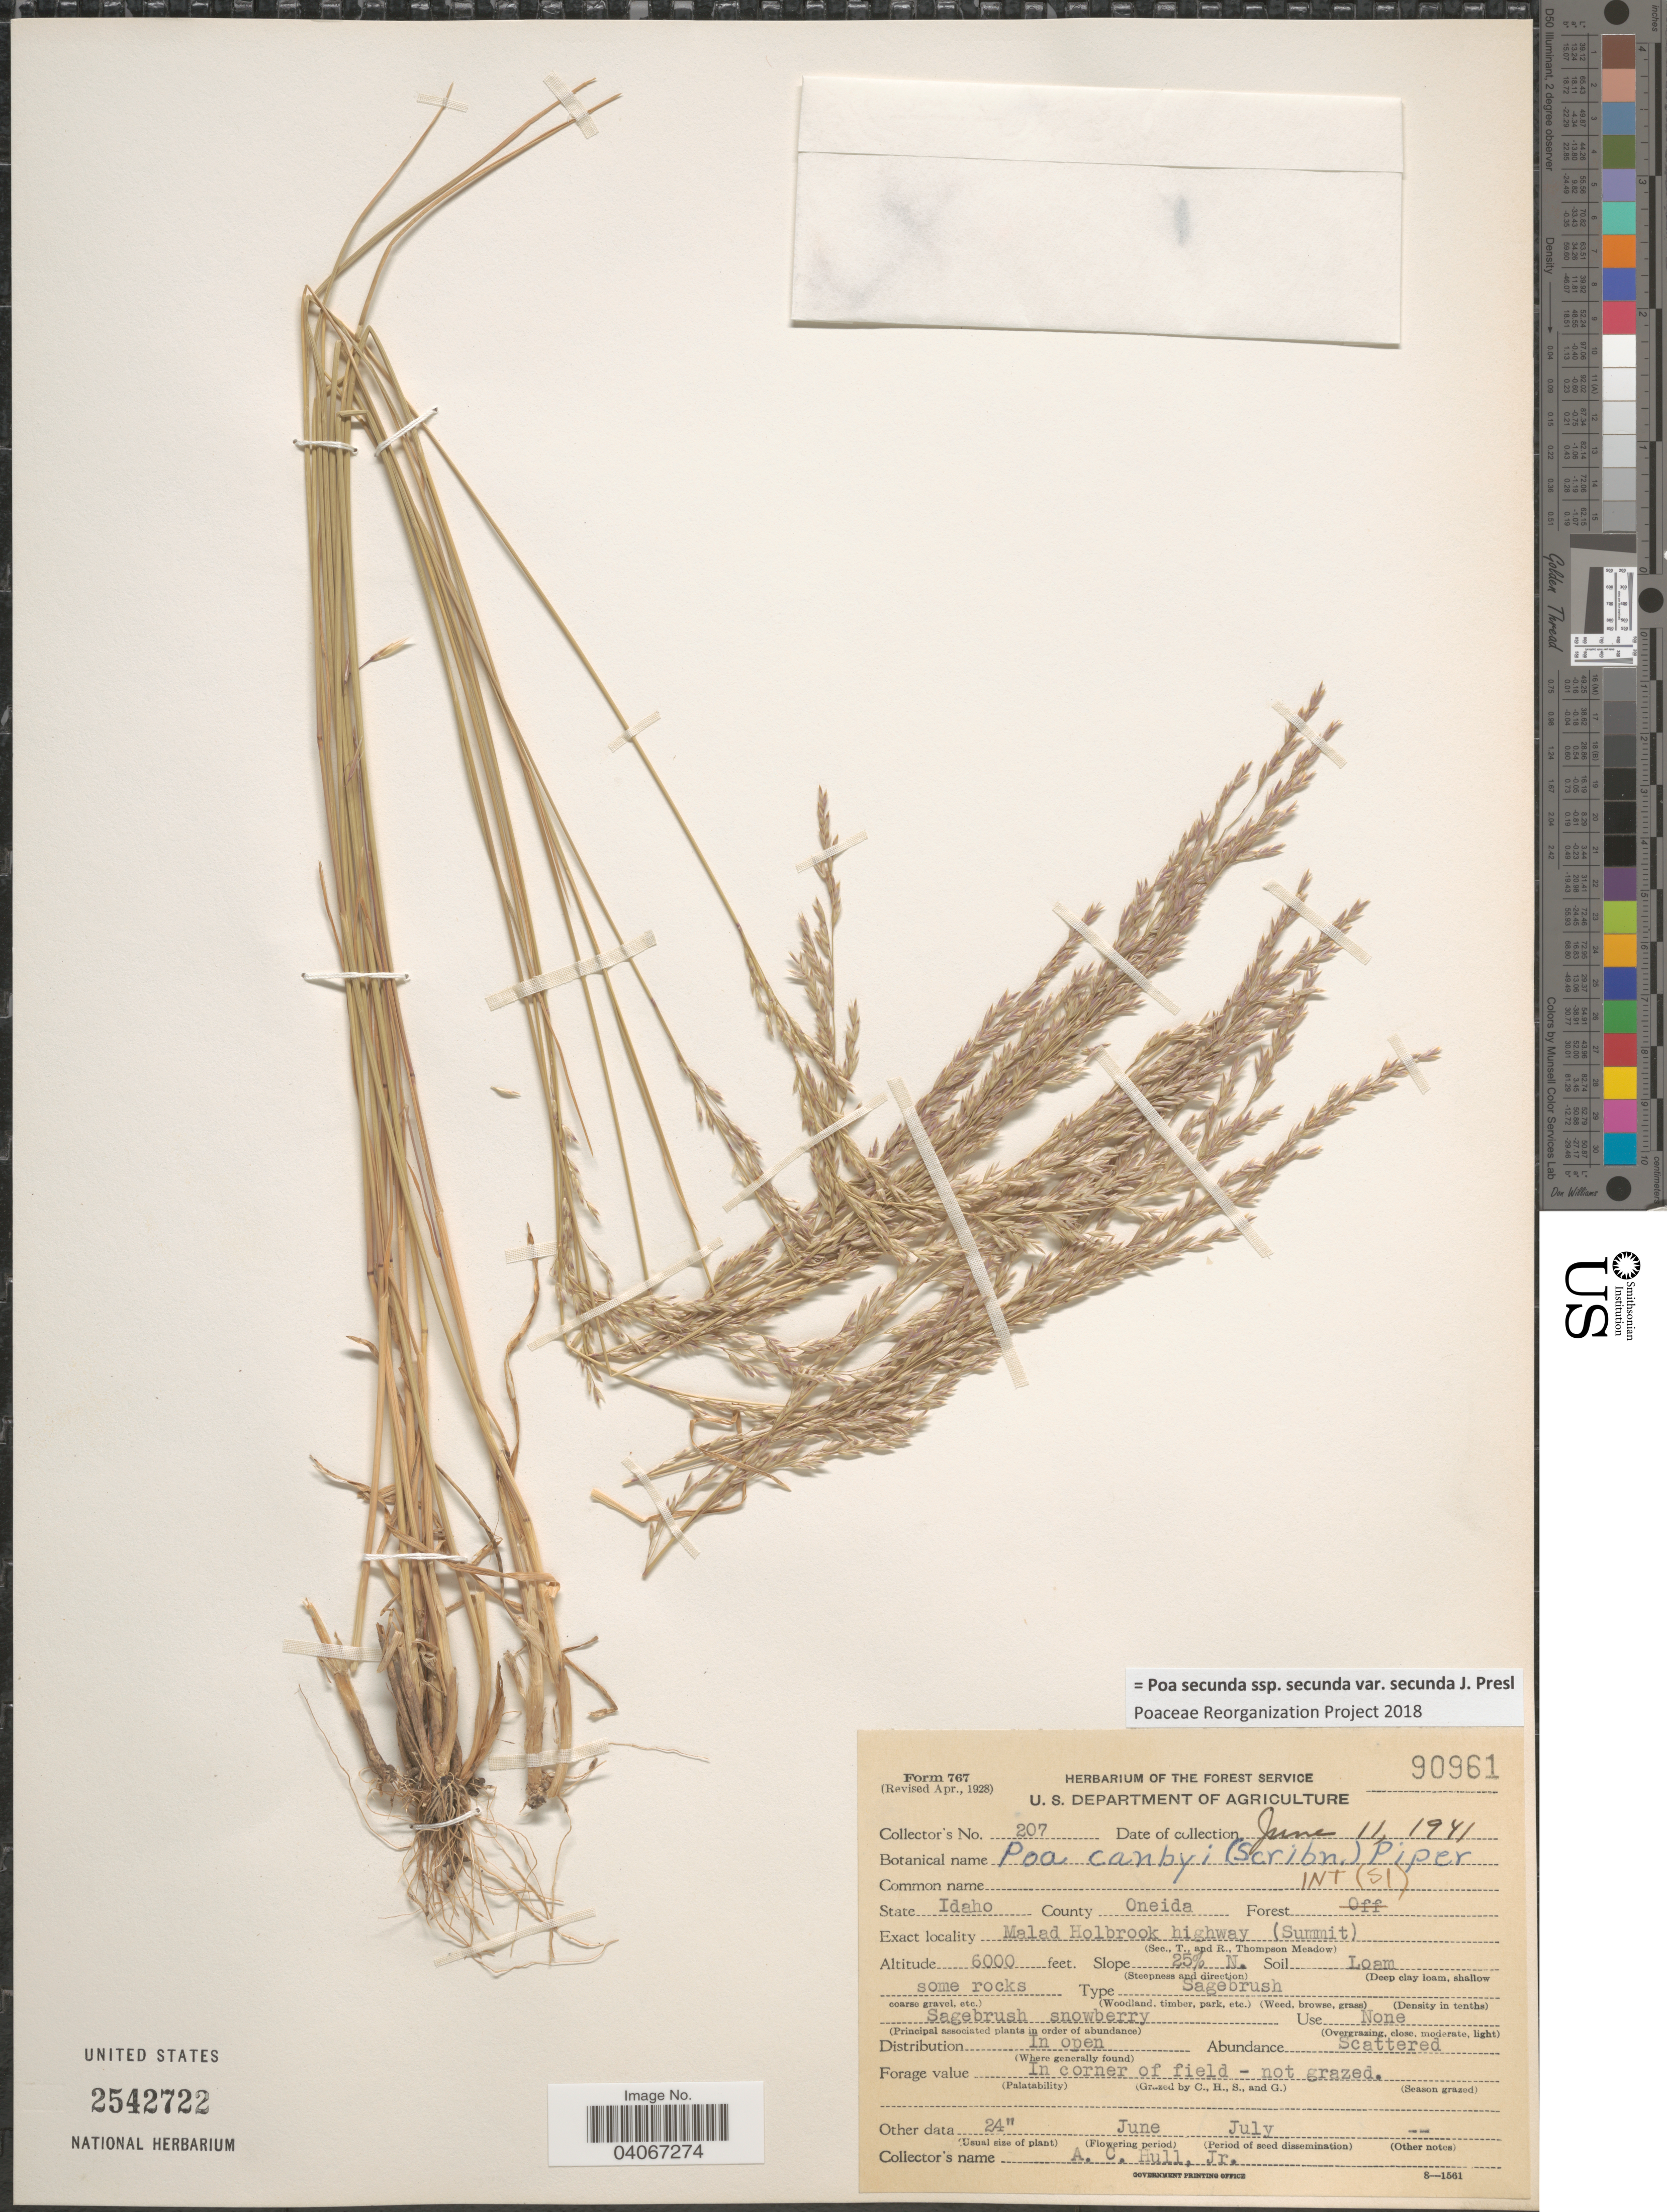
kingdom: Plantae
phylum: Tracheophyta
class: Liliopsida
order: Poales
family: Poaceae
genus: Poa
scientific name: Poa secunda subsp. secunda var. secunda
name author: J. Presl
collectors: A. Hull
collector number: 207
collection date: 1941-06-11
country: United States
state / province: Idaho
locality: County Oneida. Forest INT (SI). Malad Holbrook highway (Summit).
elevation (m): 1829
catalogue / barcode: US 2542722